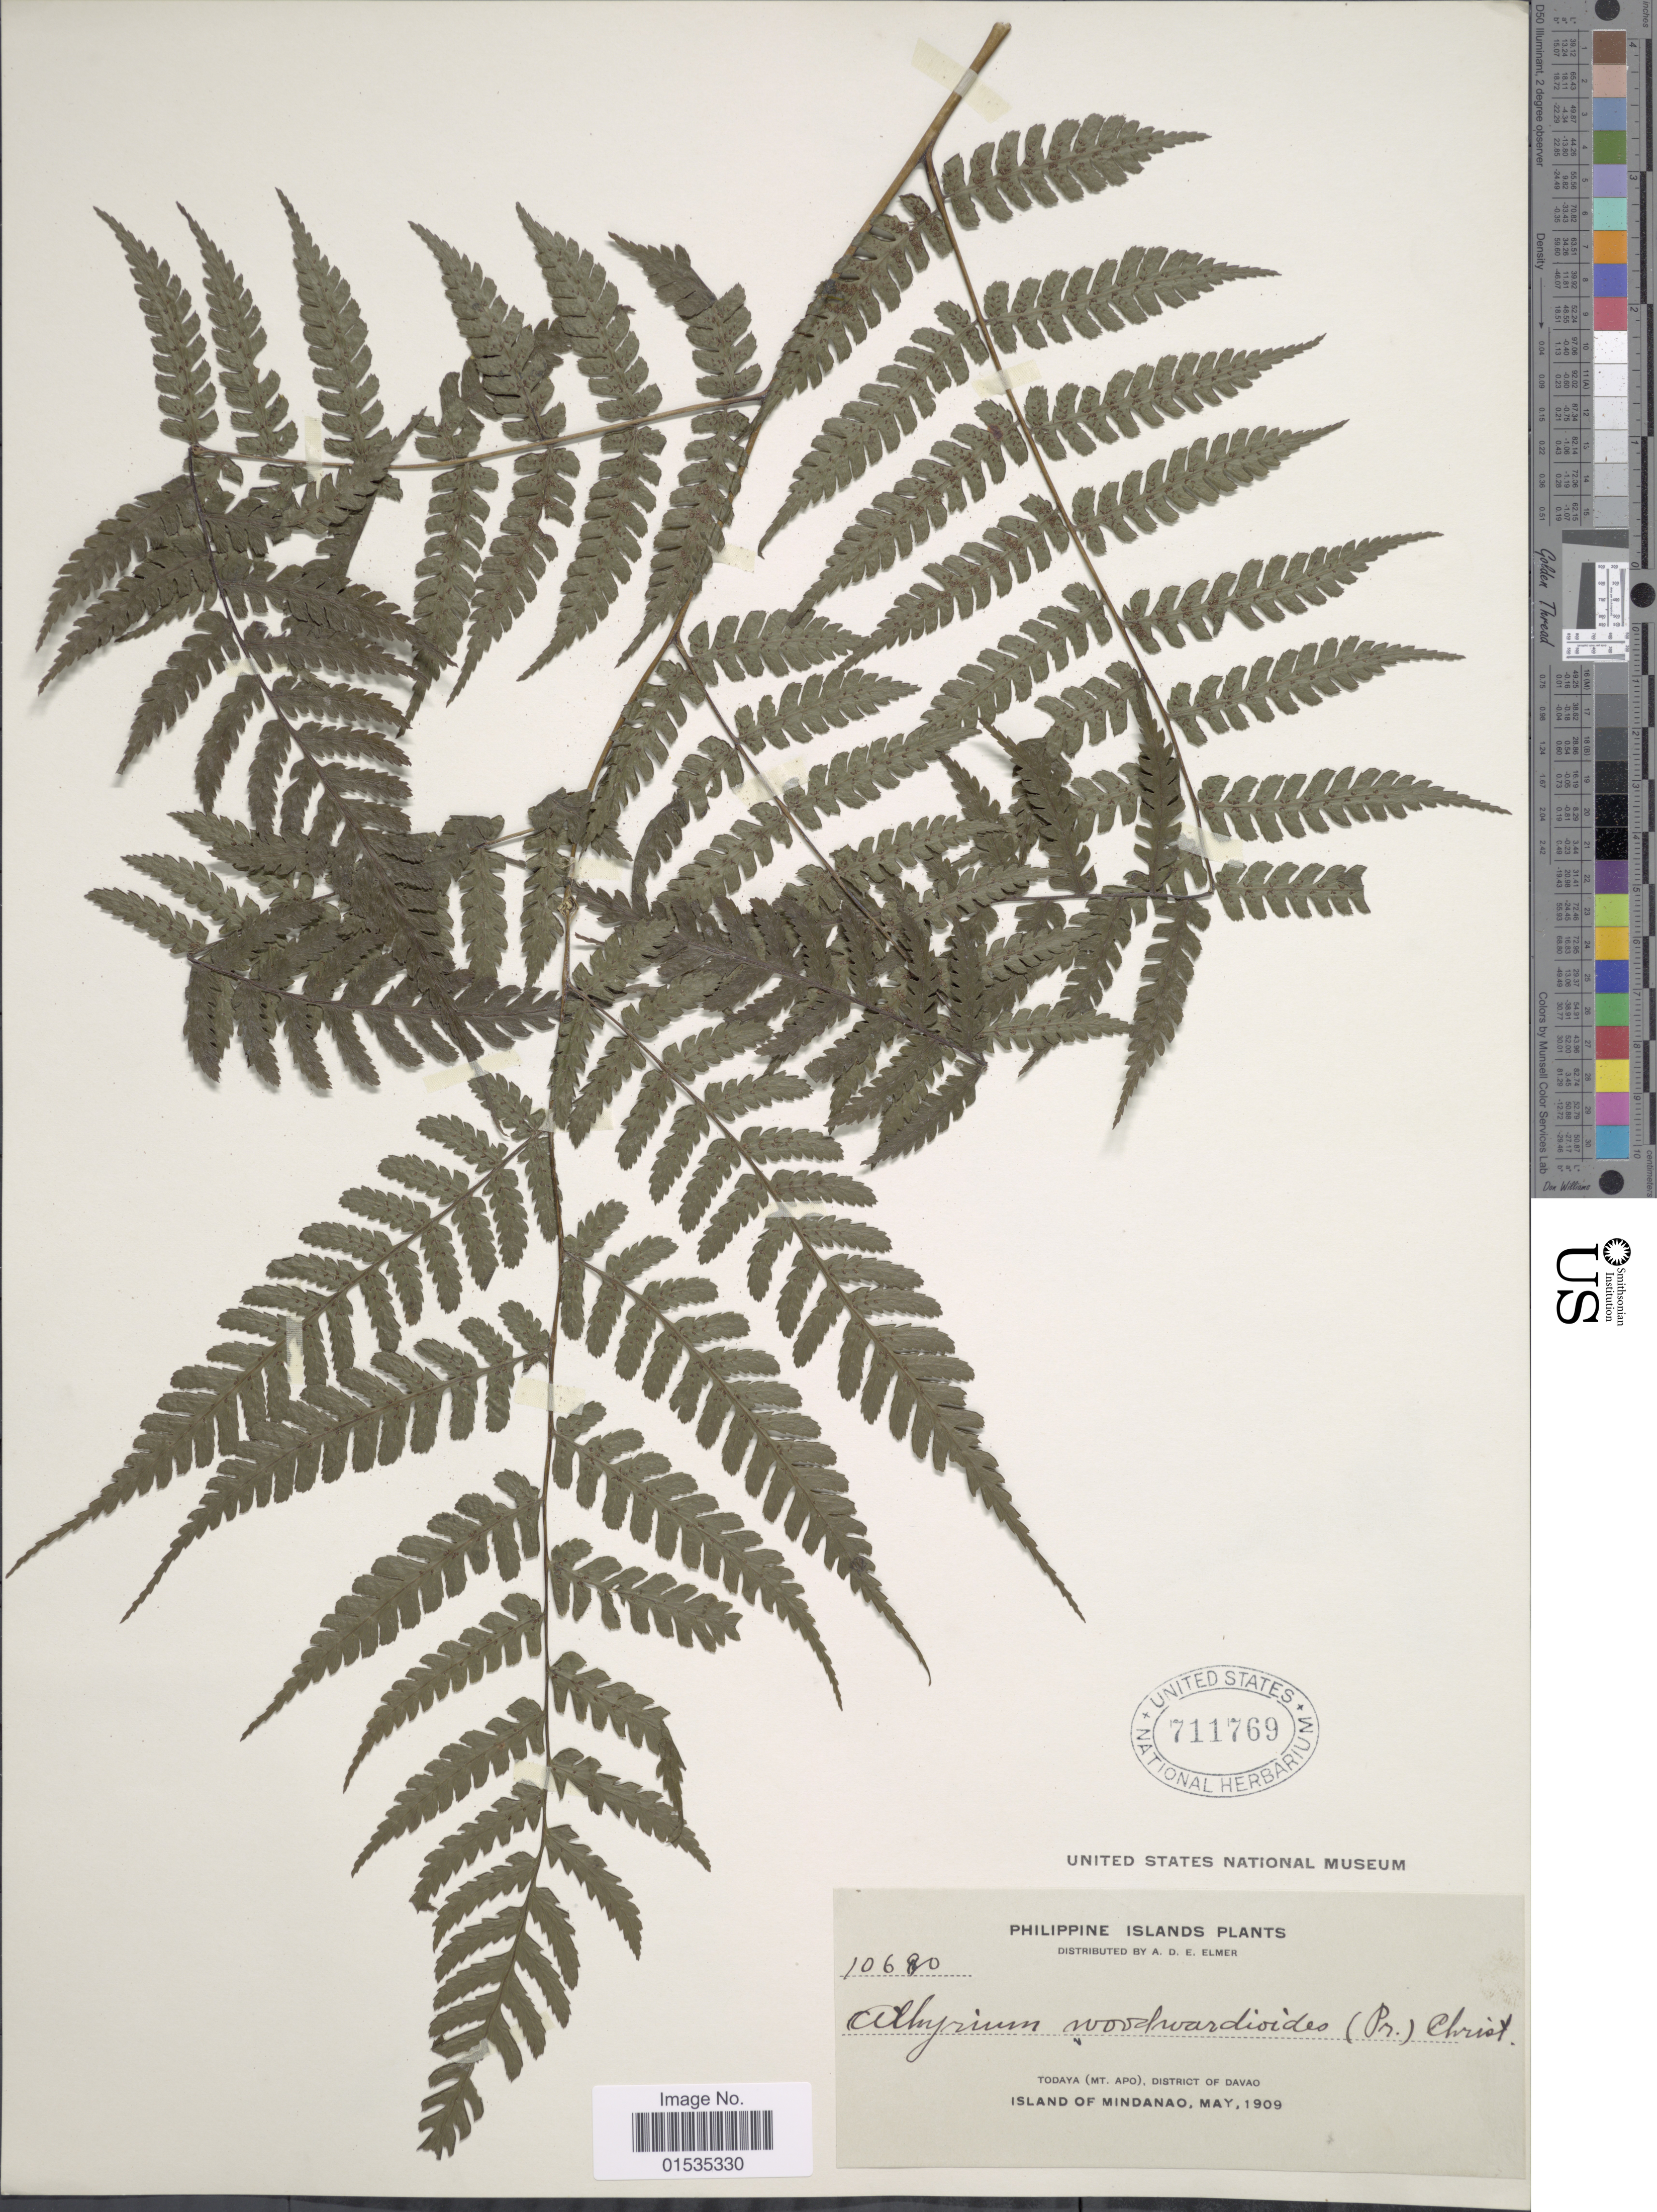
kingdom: Plantae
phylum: Tracheophyta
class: Polypodiopsida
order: Polypodiales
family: Athyriaceae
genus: Diplazium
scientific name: Diplazium woodwardioides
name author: (C. Presl) C.V. Morton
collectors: A. D. E. Elmer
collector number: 10680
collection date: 1909-05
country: Philippines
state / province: Davao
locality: Todaya (Mt Apo), Island of Mindanao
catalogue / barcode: US 711769